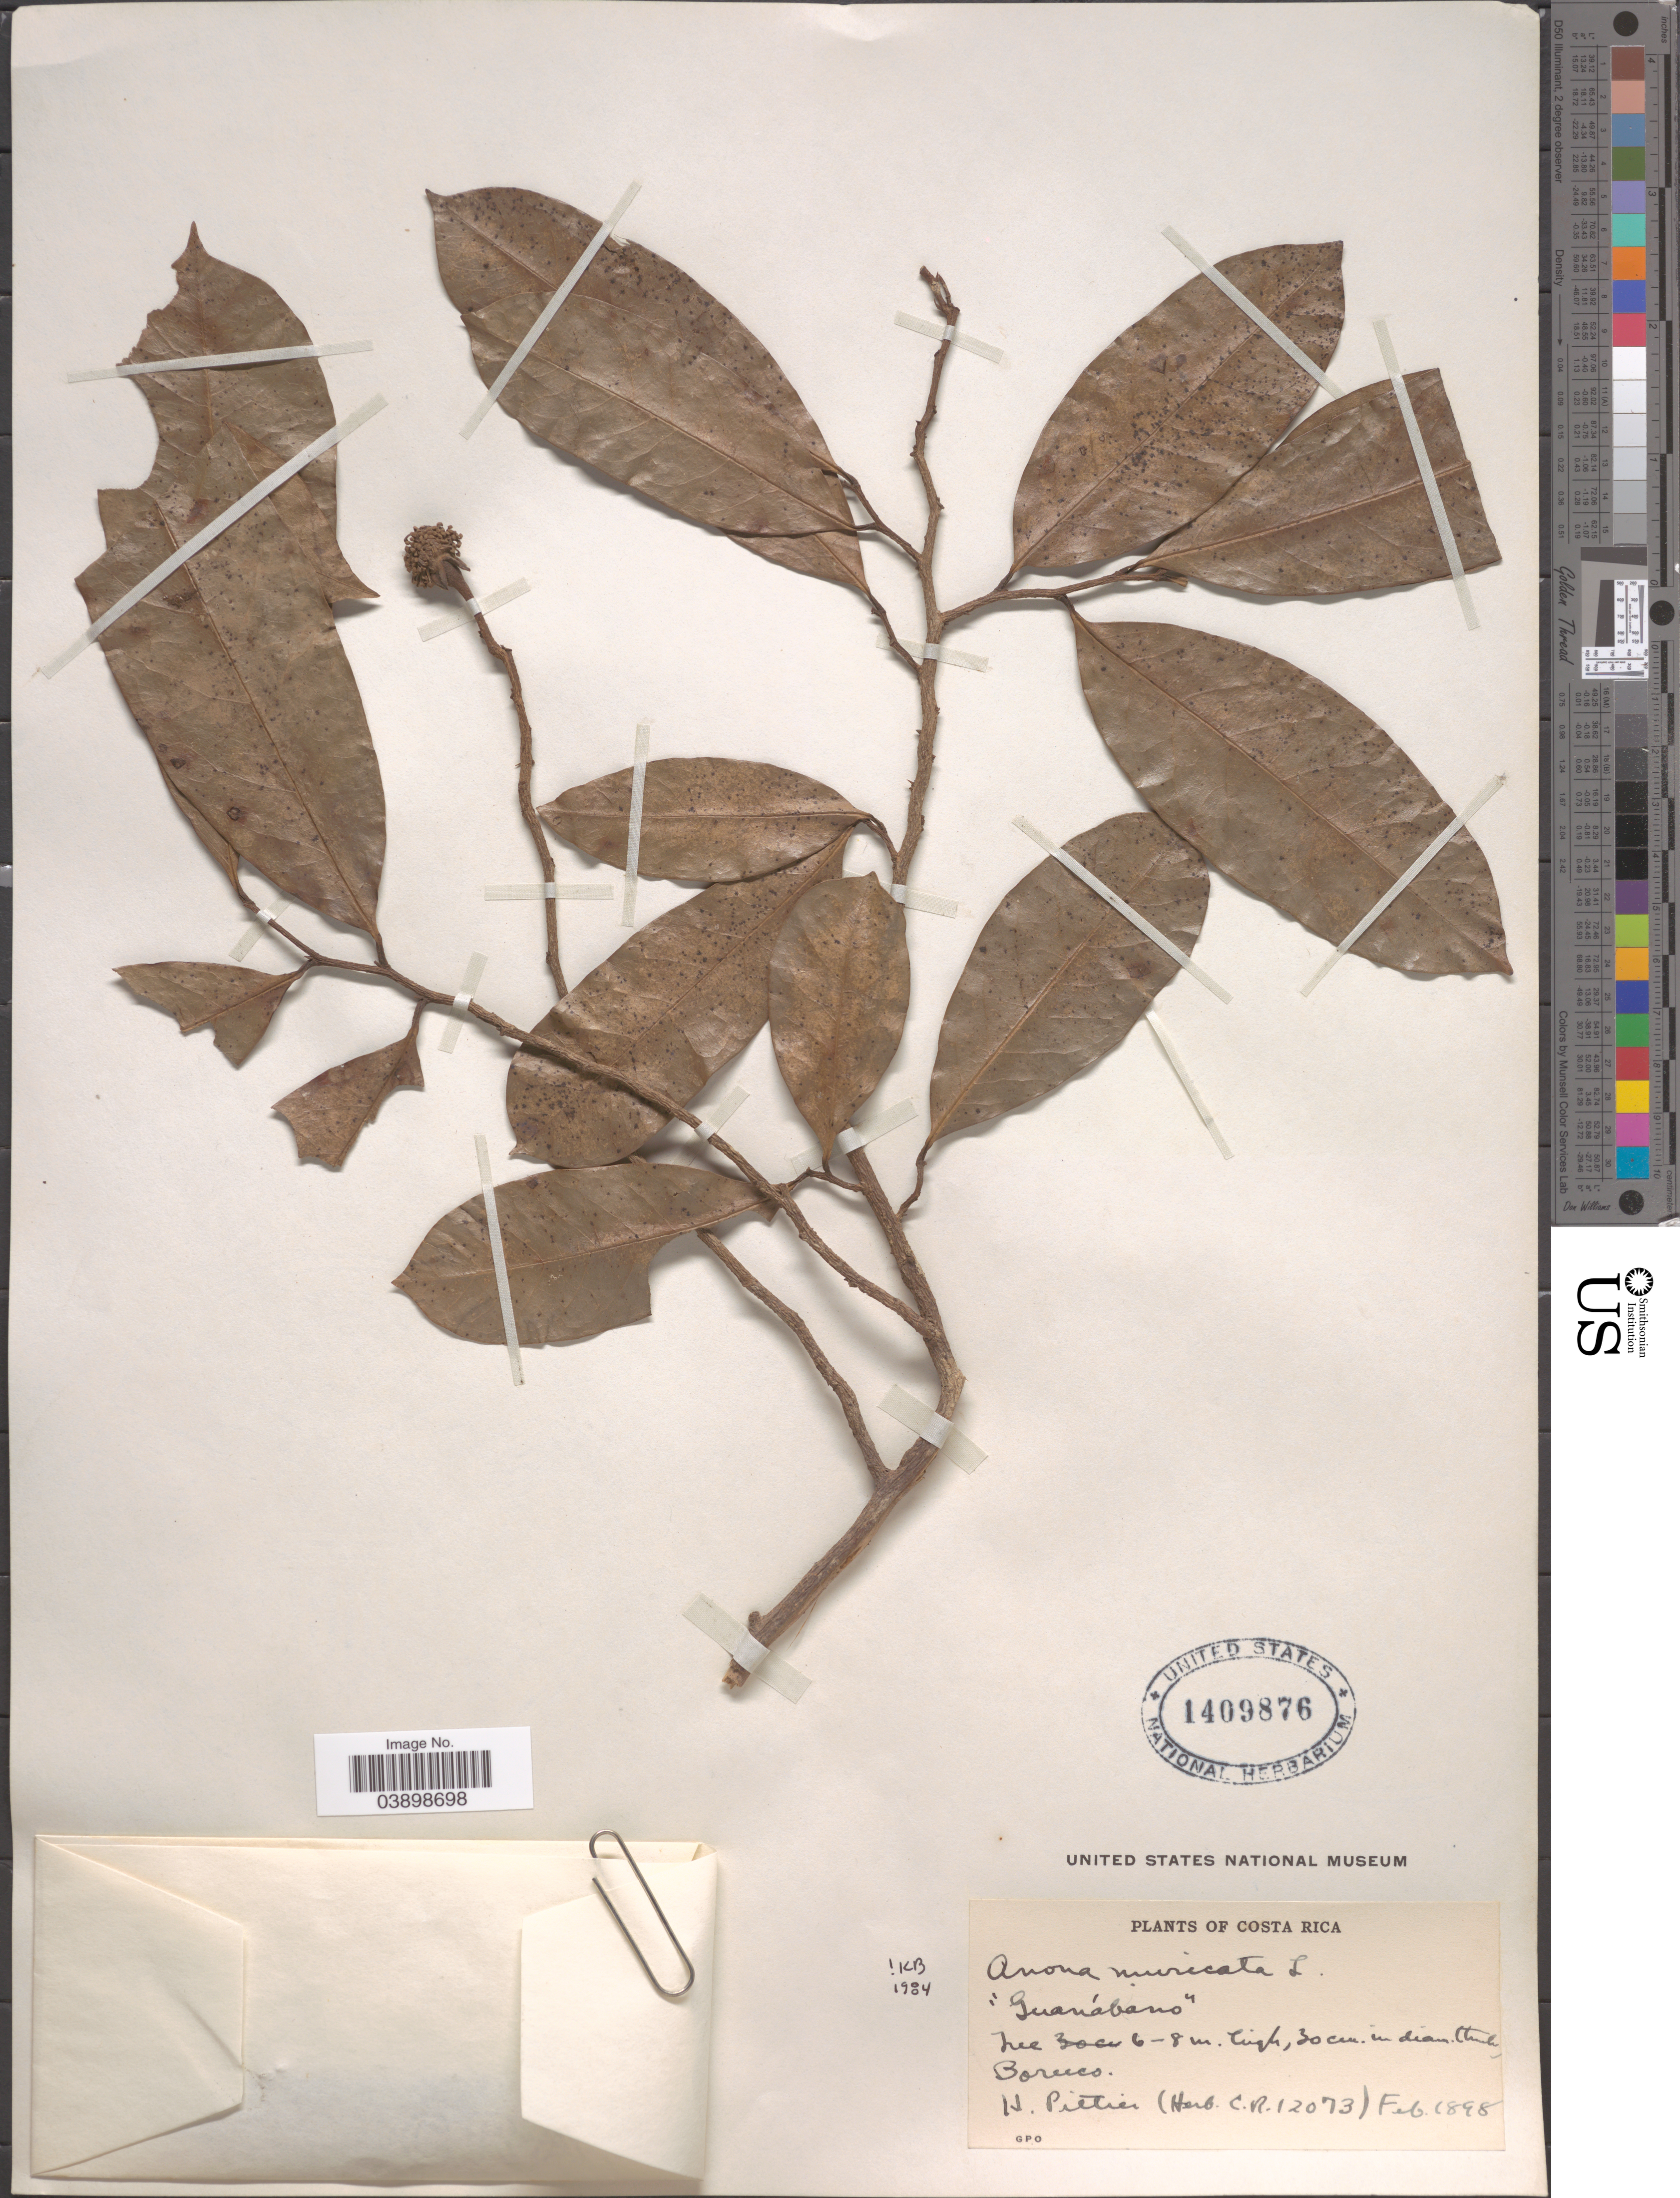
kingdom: Plantae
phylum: Tracheophyta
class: Magnoliopsida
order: Magnoliales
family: Annonaceae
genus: Annona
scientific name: Annona muricata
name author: L.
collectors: H. F. Pittier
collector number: CR12073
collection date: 1898-02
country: Costa Rica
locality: Boruca.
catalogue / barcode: US 1409876